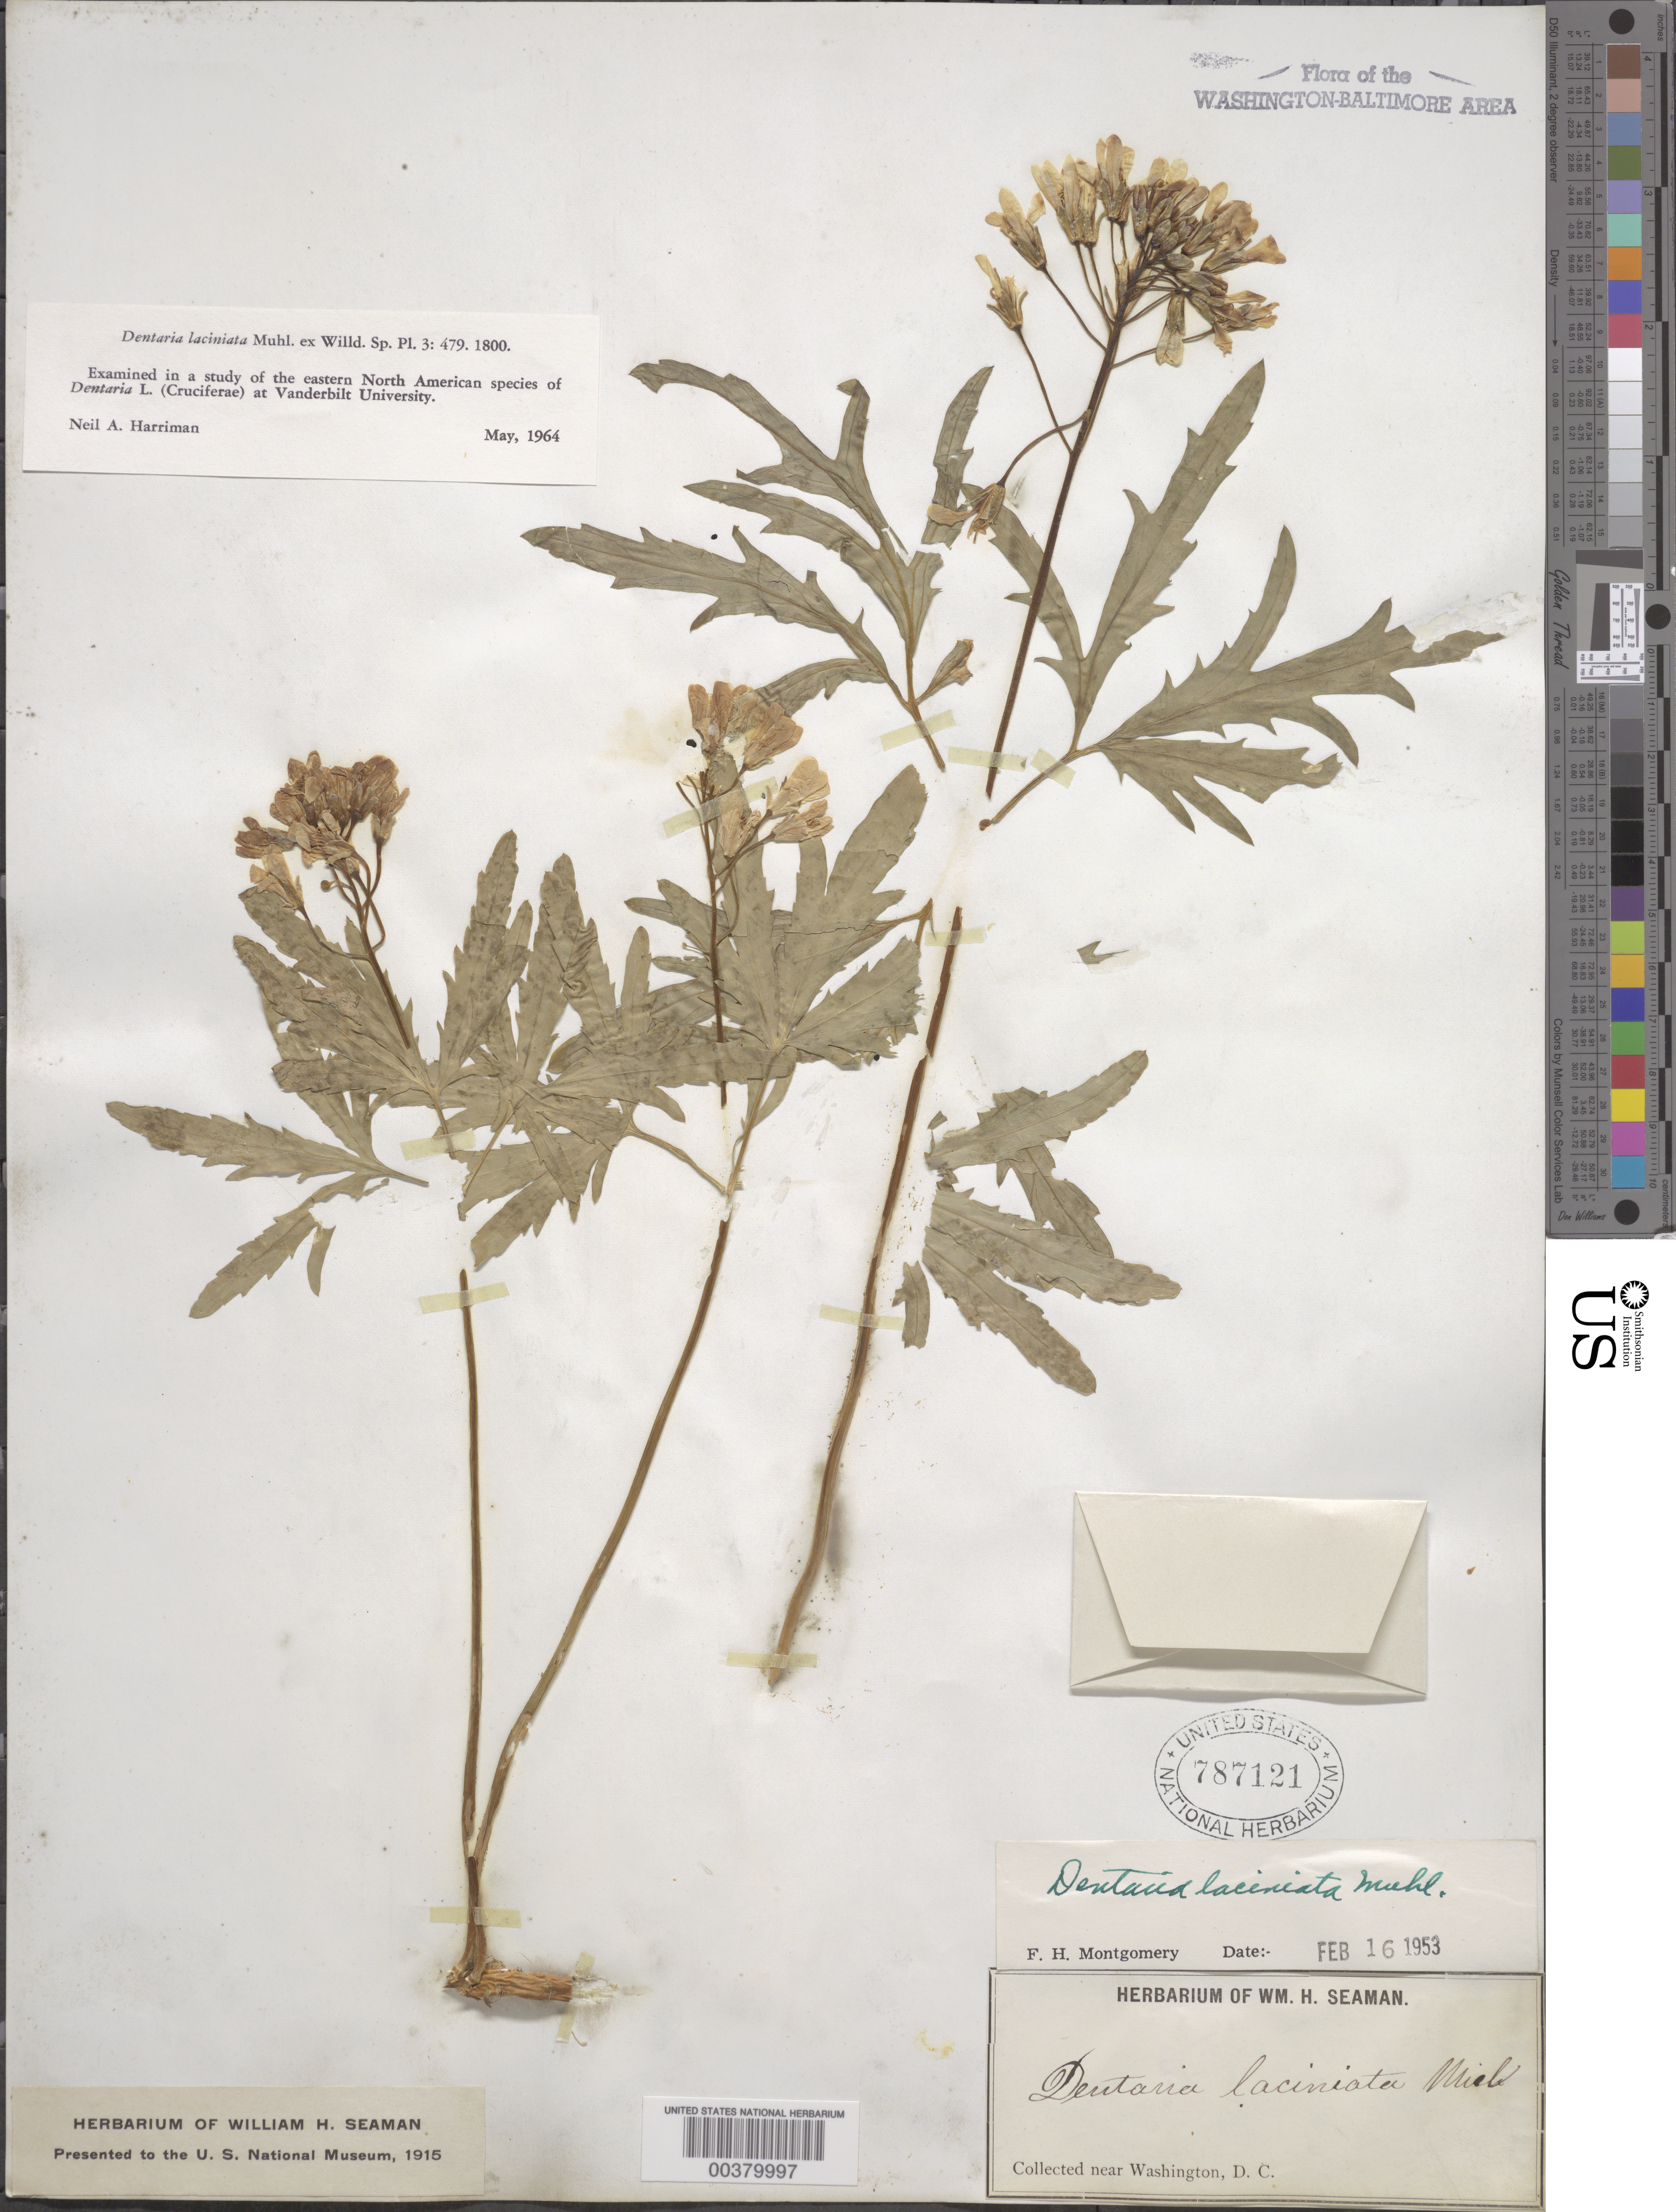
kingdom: Plantae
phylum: Tracheophyta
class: Magnoliopsida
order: Brassicales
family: Brassicaceae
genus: Cardamine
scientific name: Cardamine concatenata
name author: (Michx.) Sw.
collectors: W. Seaman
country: United States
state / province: District of Columbia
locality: Washington DC Area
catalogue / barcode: US 787121